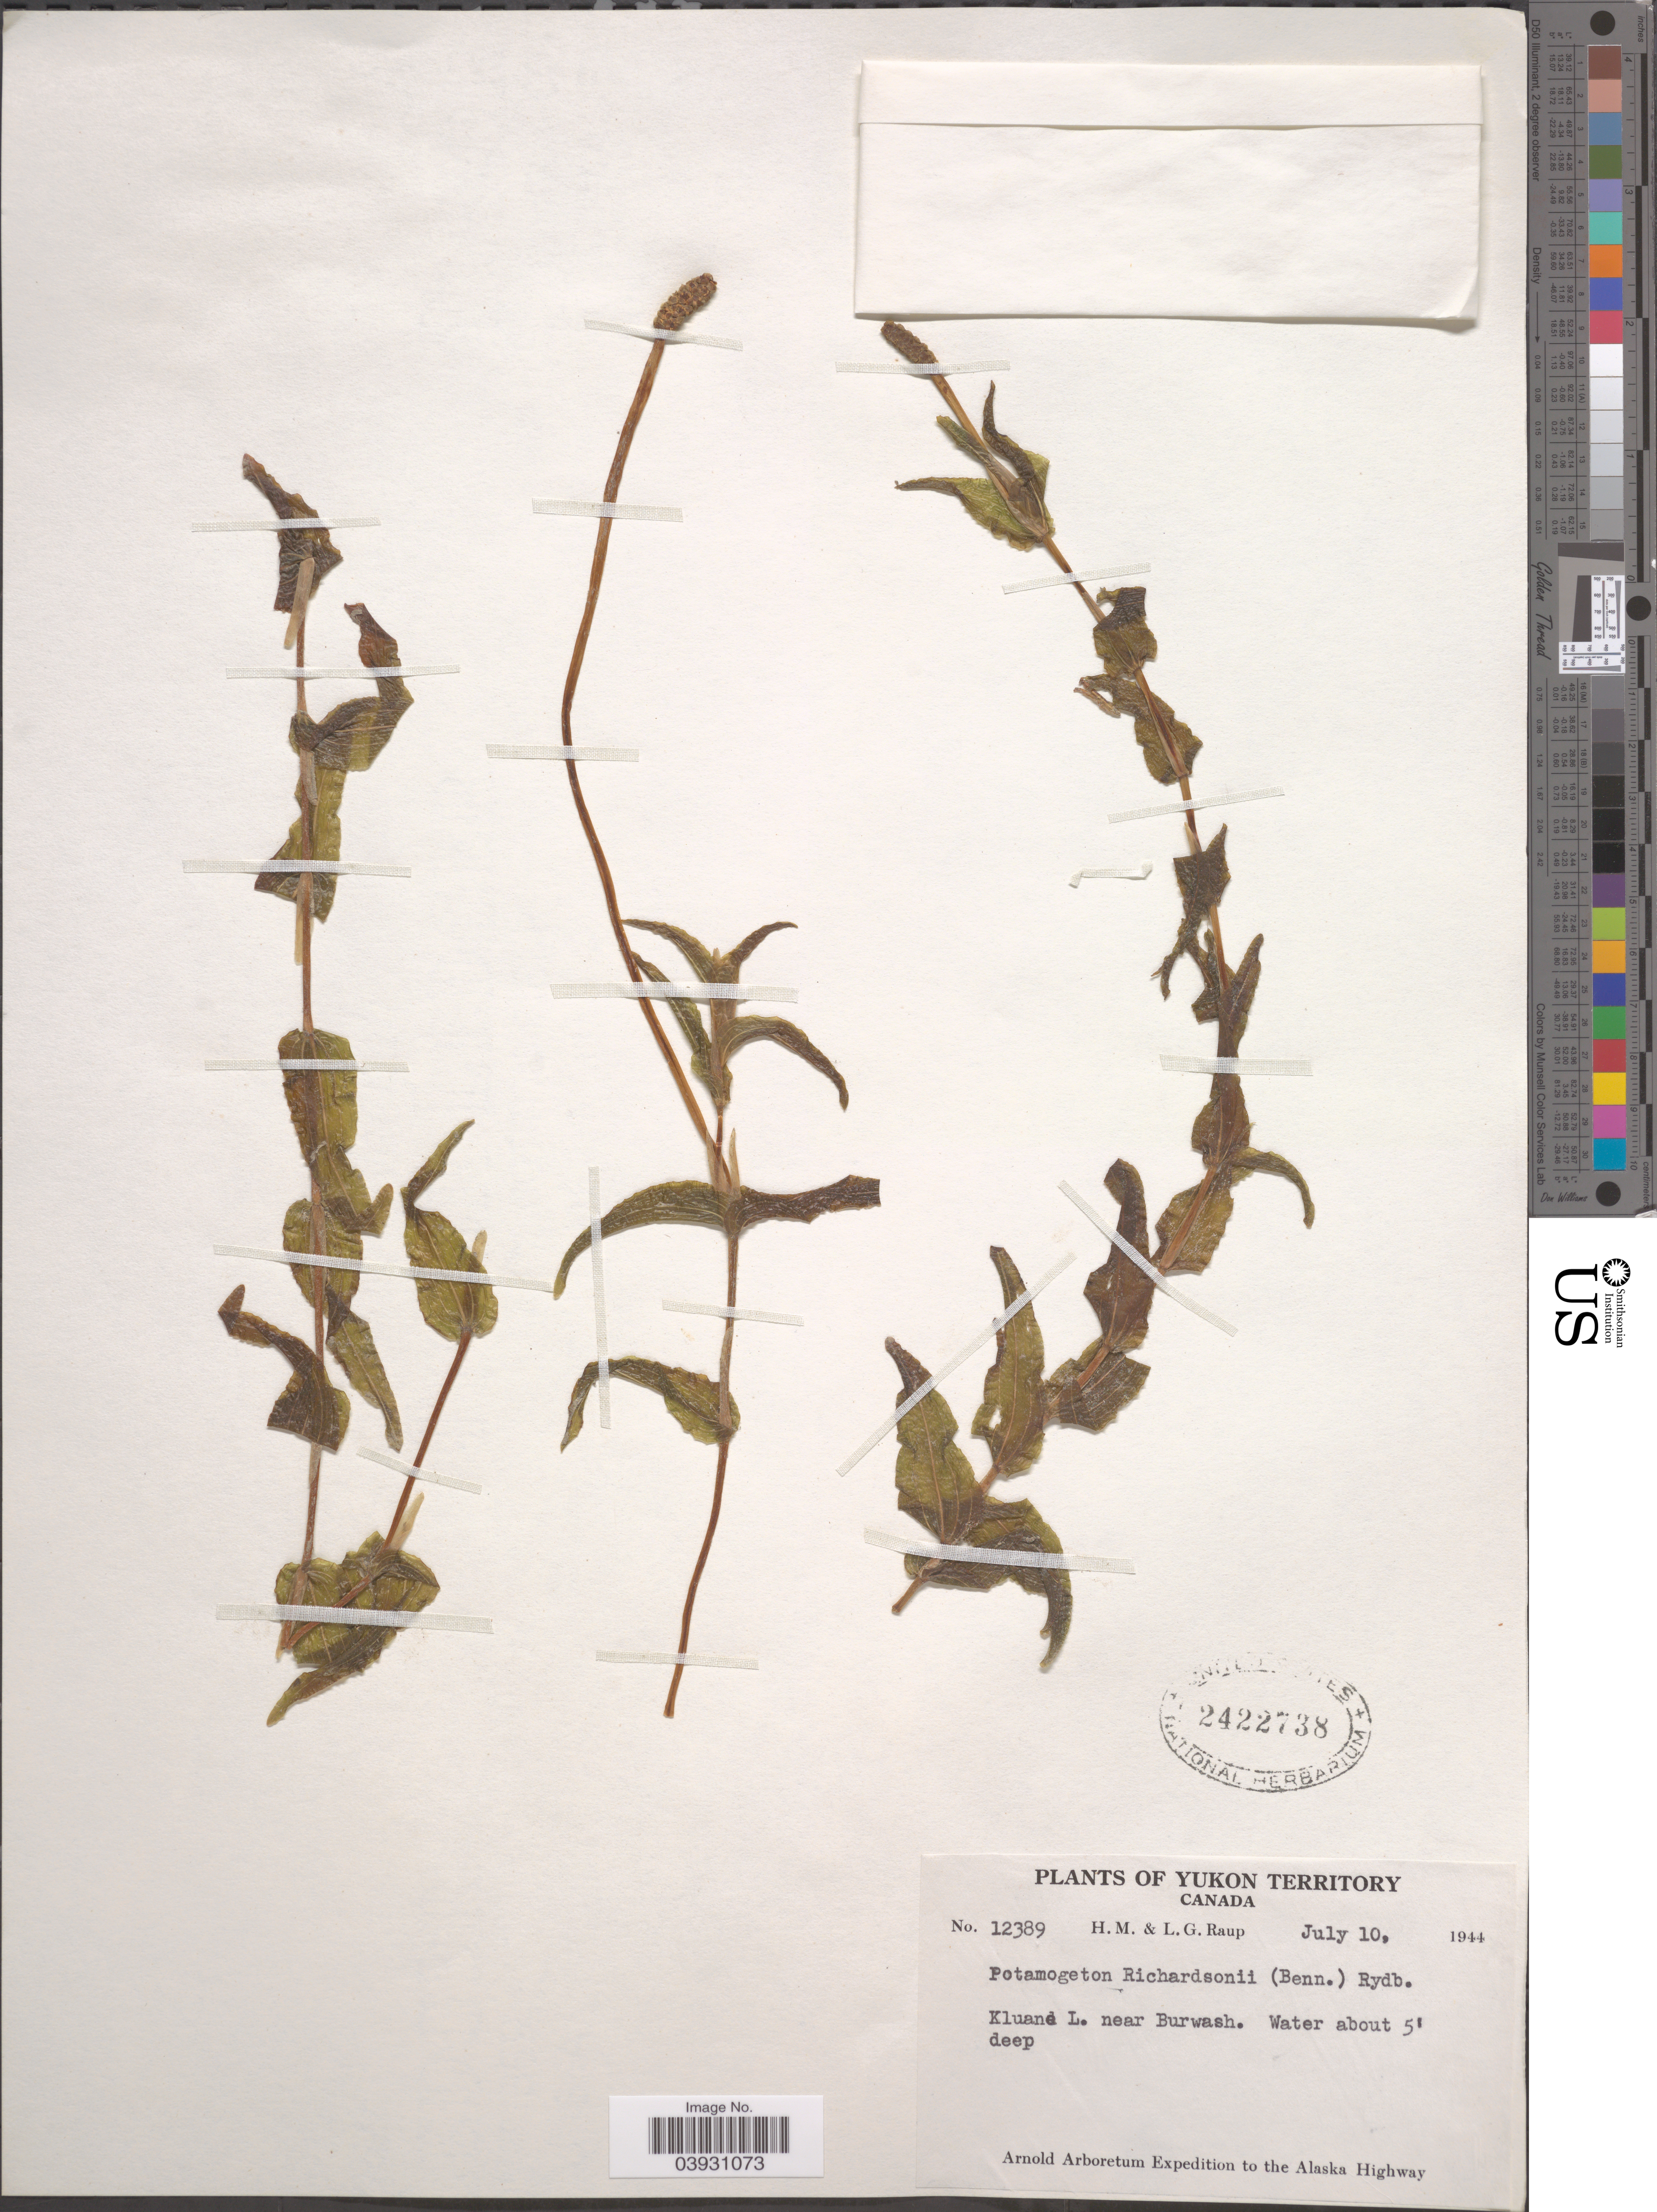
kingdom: Plantae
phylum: Tracheophyta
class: Liliopsida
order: Alismatales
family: Potamogetonaceae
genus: Potamogeton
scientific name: Potamogeton richardsonii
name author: (A.W. Benn.) Rydb.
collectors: H. Raup & L. Raup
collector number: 12389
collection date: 1944-07-10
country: Canada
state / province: Yukon Territory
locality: Kluane L. near Burwash.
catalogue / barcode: US 2422738